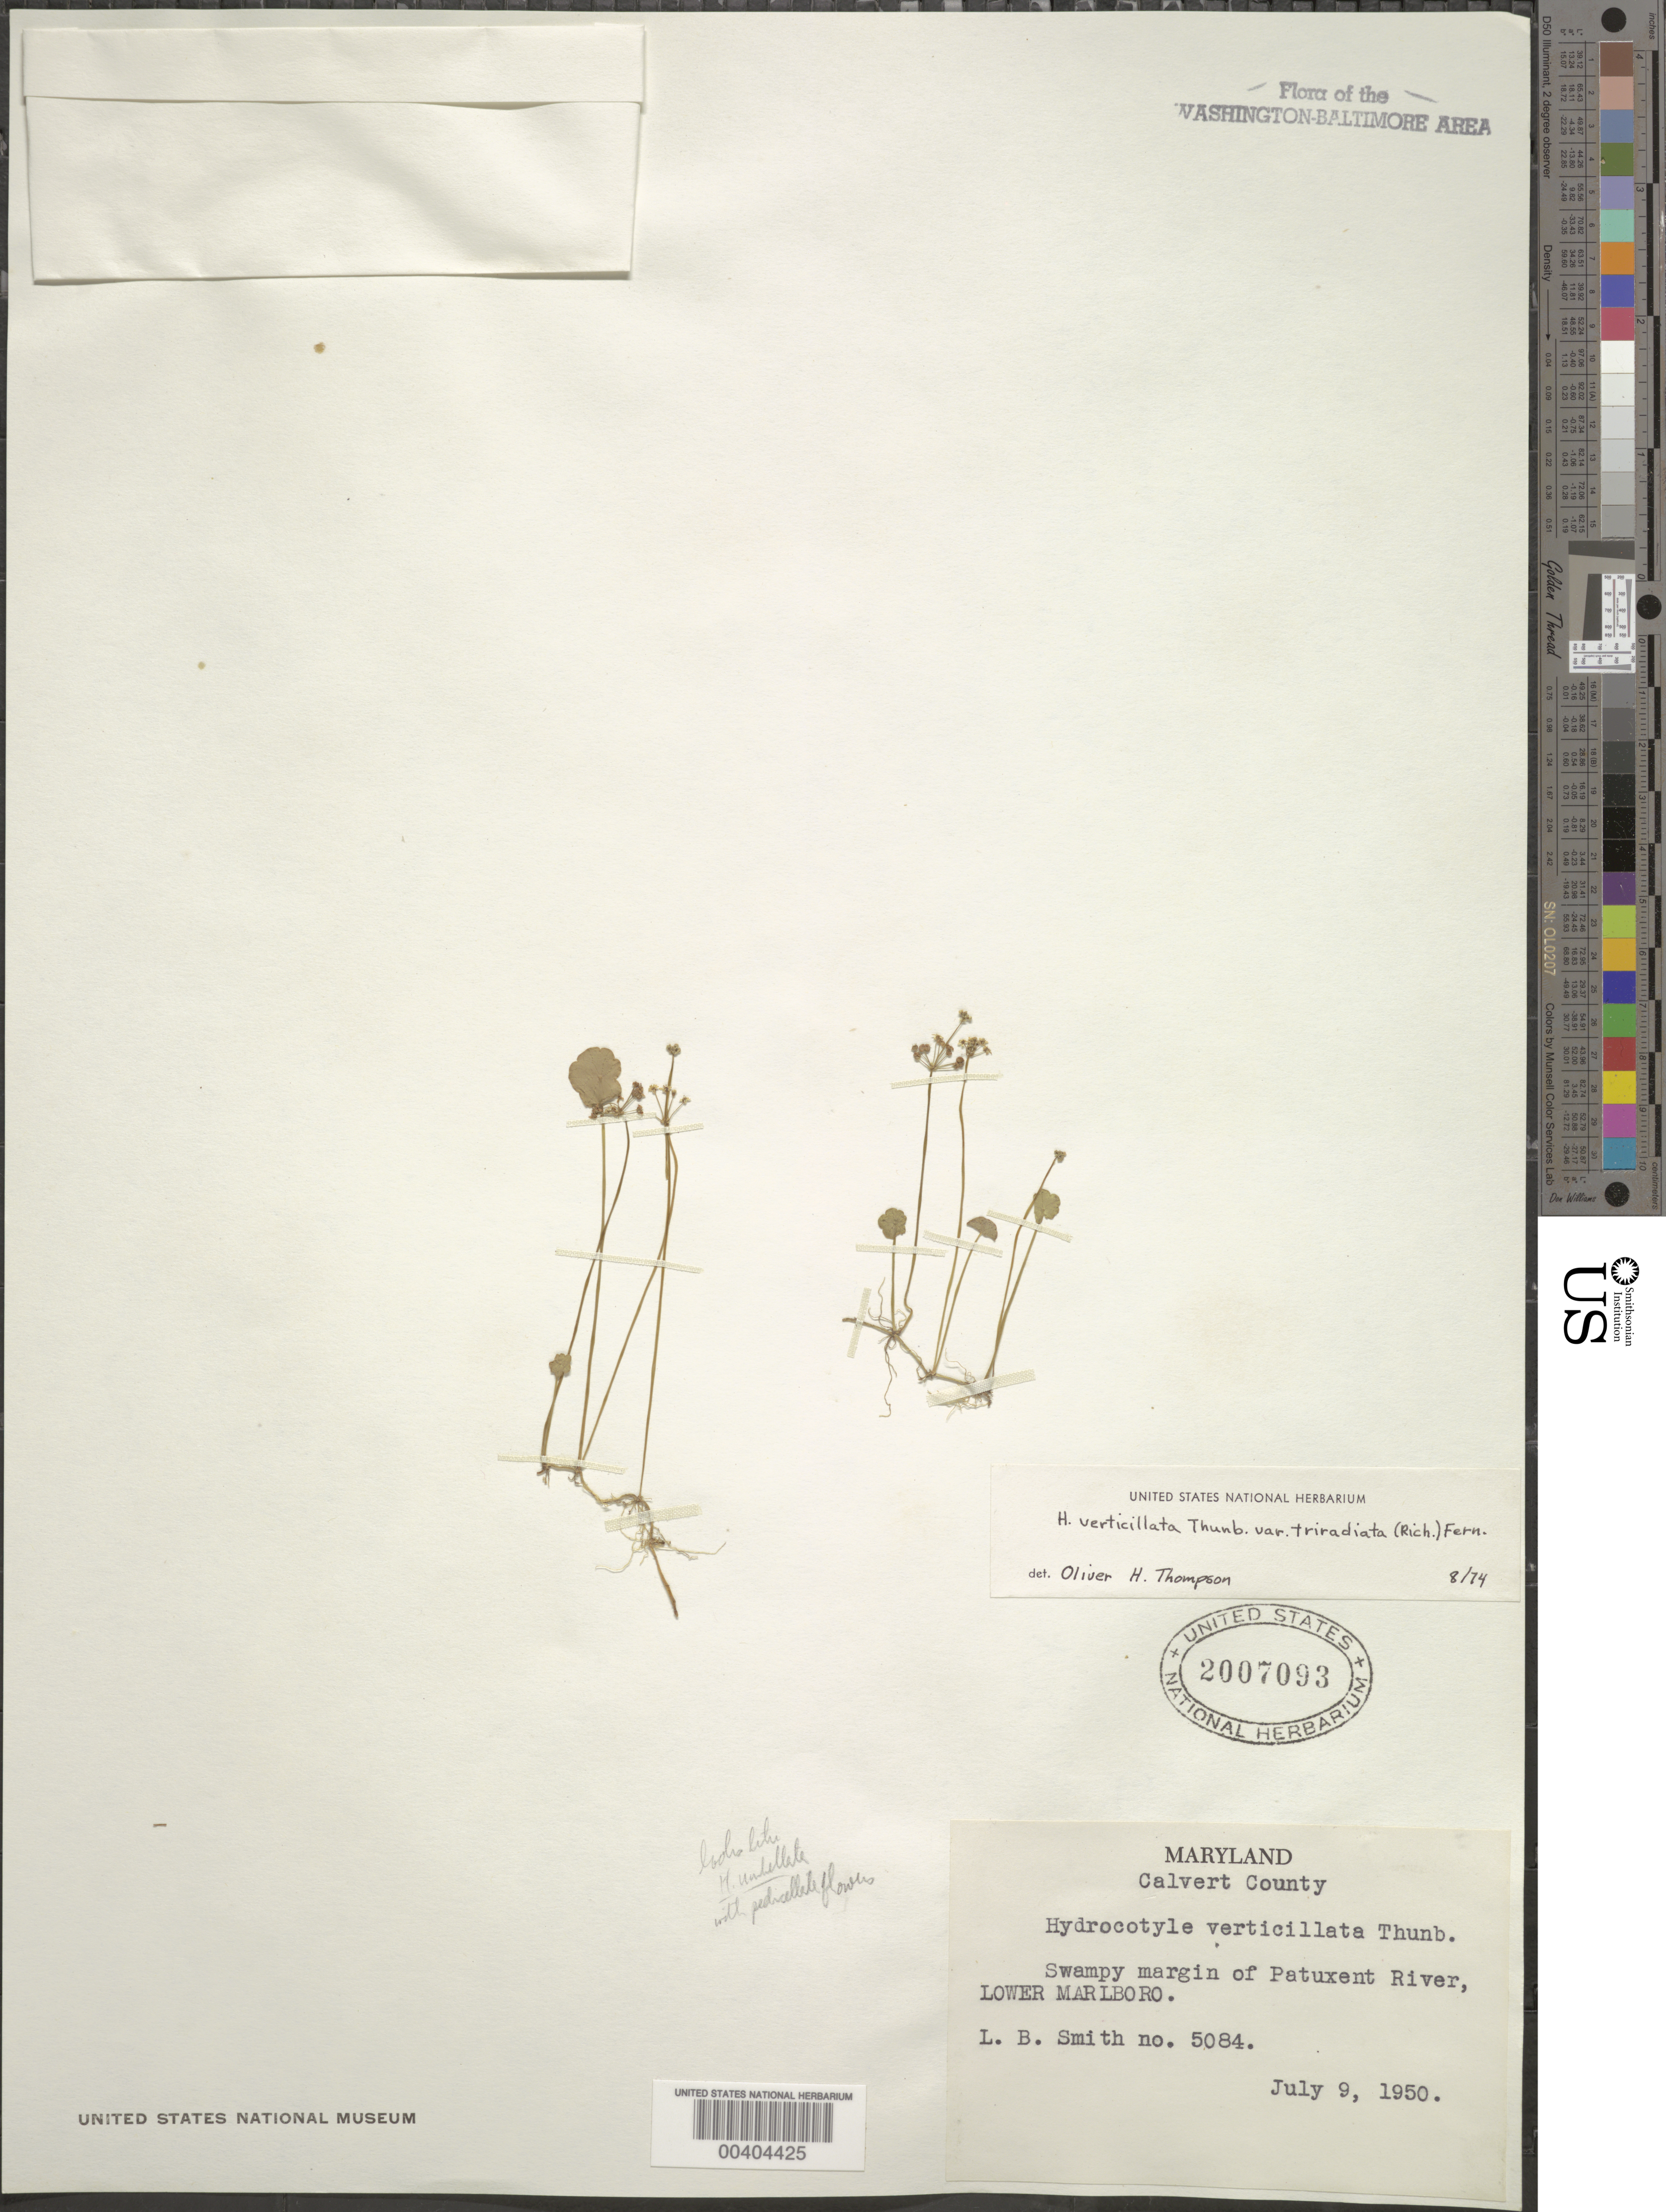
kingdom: Plantae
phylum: Tracheophyta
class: Magnoliopsida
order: Apiales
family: Araliaceae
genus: Hydrocotyle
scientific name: Hydrocotyle verticillata var. triradiata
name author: (A. Rich.) Fernald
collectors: L. Smith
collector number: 5084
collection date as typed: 09 Jul 1950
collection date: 1950-07-09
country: United States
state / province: Maryland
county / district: Calvert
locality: Patuxent River, Lower Marlboro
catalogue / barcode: US 2007093